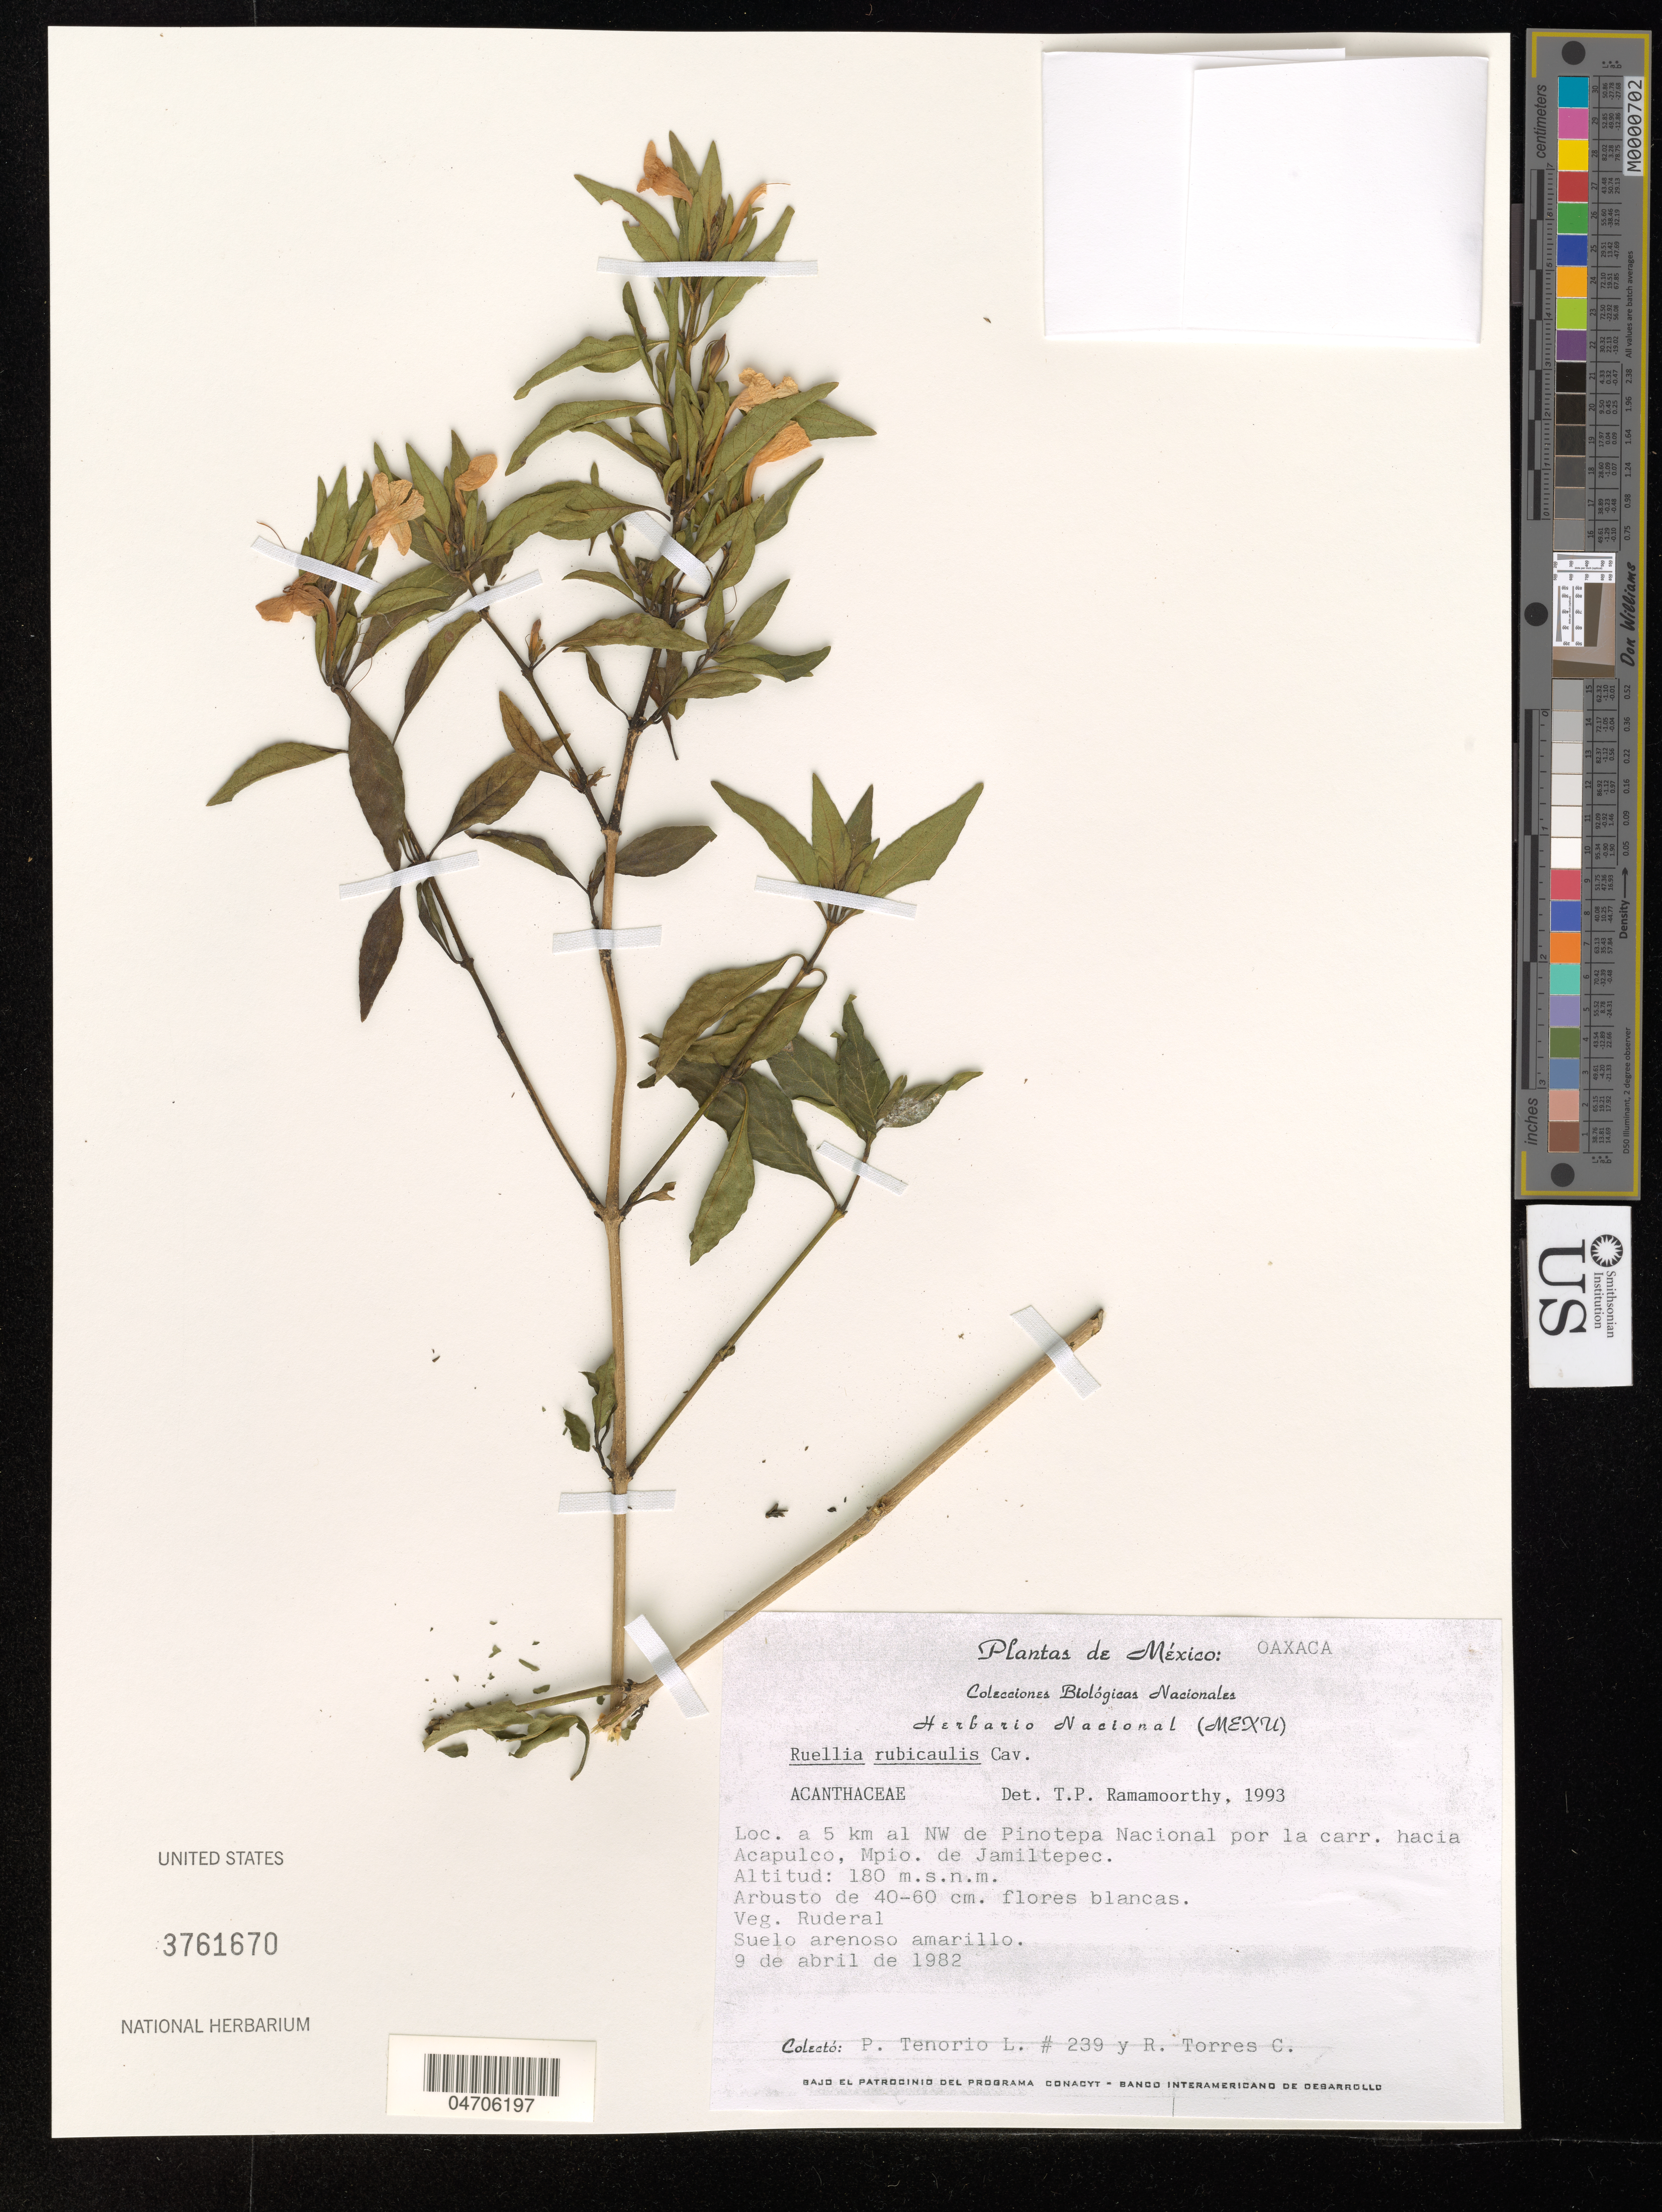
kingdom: Plantae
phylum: Tracheophyta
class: Magnoliopsida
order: Lamiales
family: Acanthaceae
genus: Ruellia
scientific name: Ruellia rubicaulis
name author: Nees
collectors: P. Tenorio L. & R. Torres C.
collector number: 239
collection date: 1982-04-09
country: Mexico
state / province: Oaxaca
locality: A 5 km al NW de Pinotepa Nacional por la carr. hacia Acapulco, Mpio. de Jamiltepec.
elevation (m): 180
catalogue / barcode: US 3761670